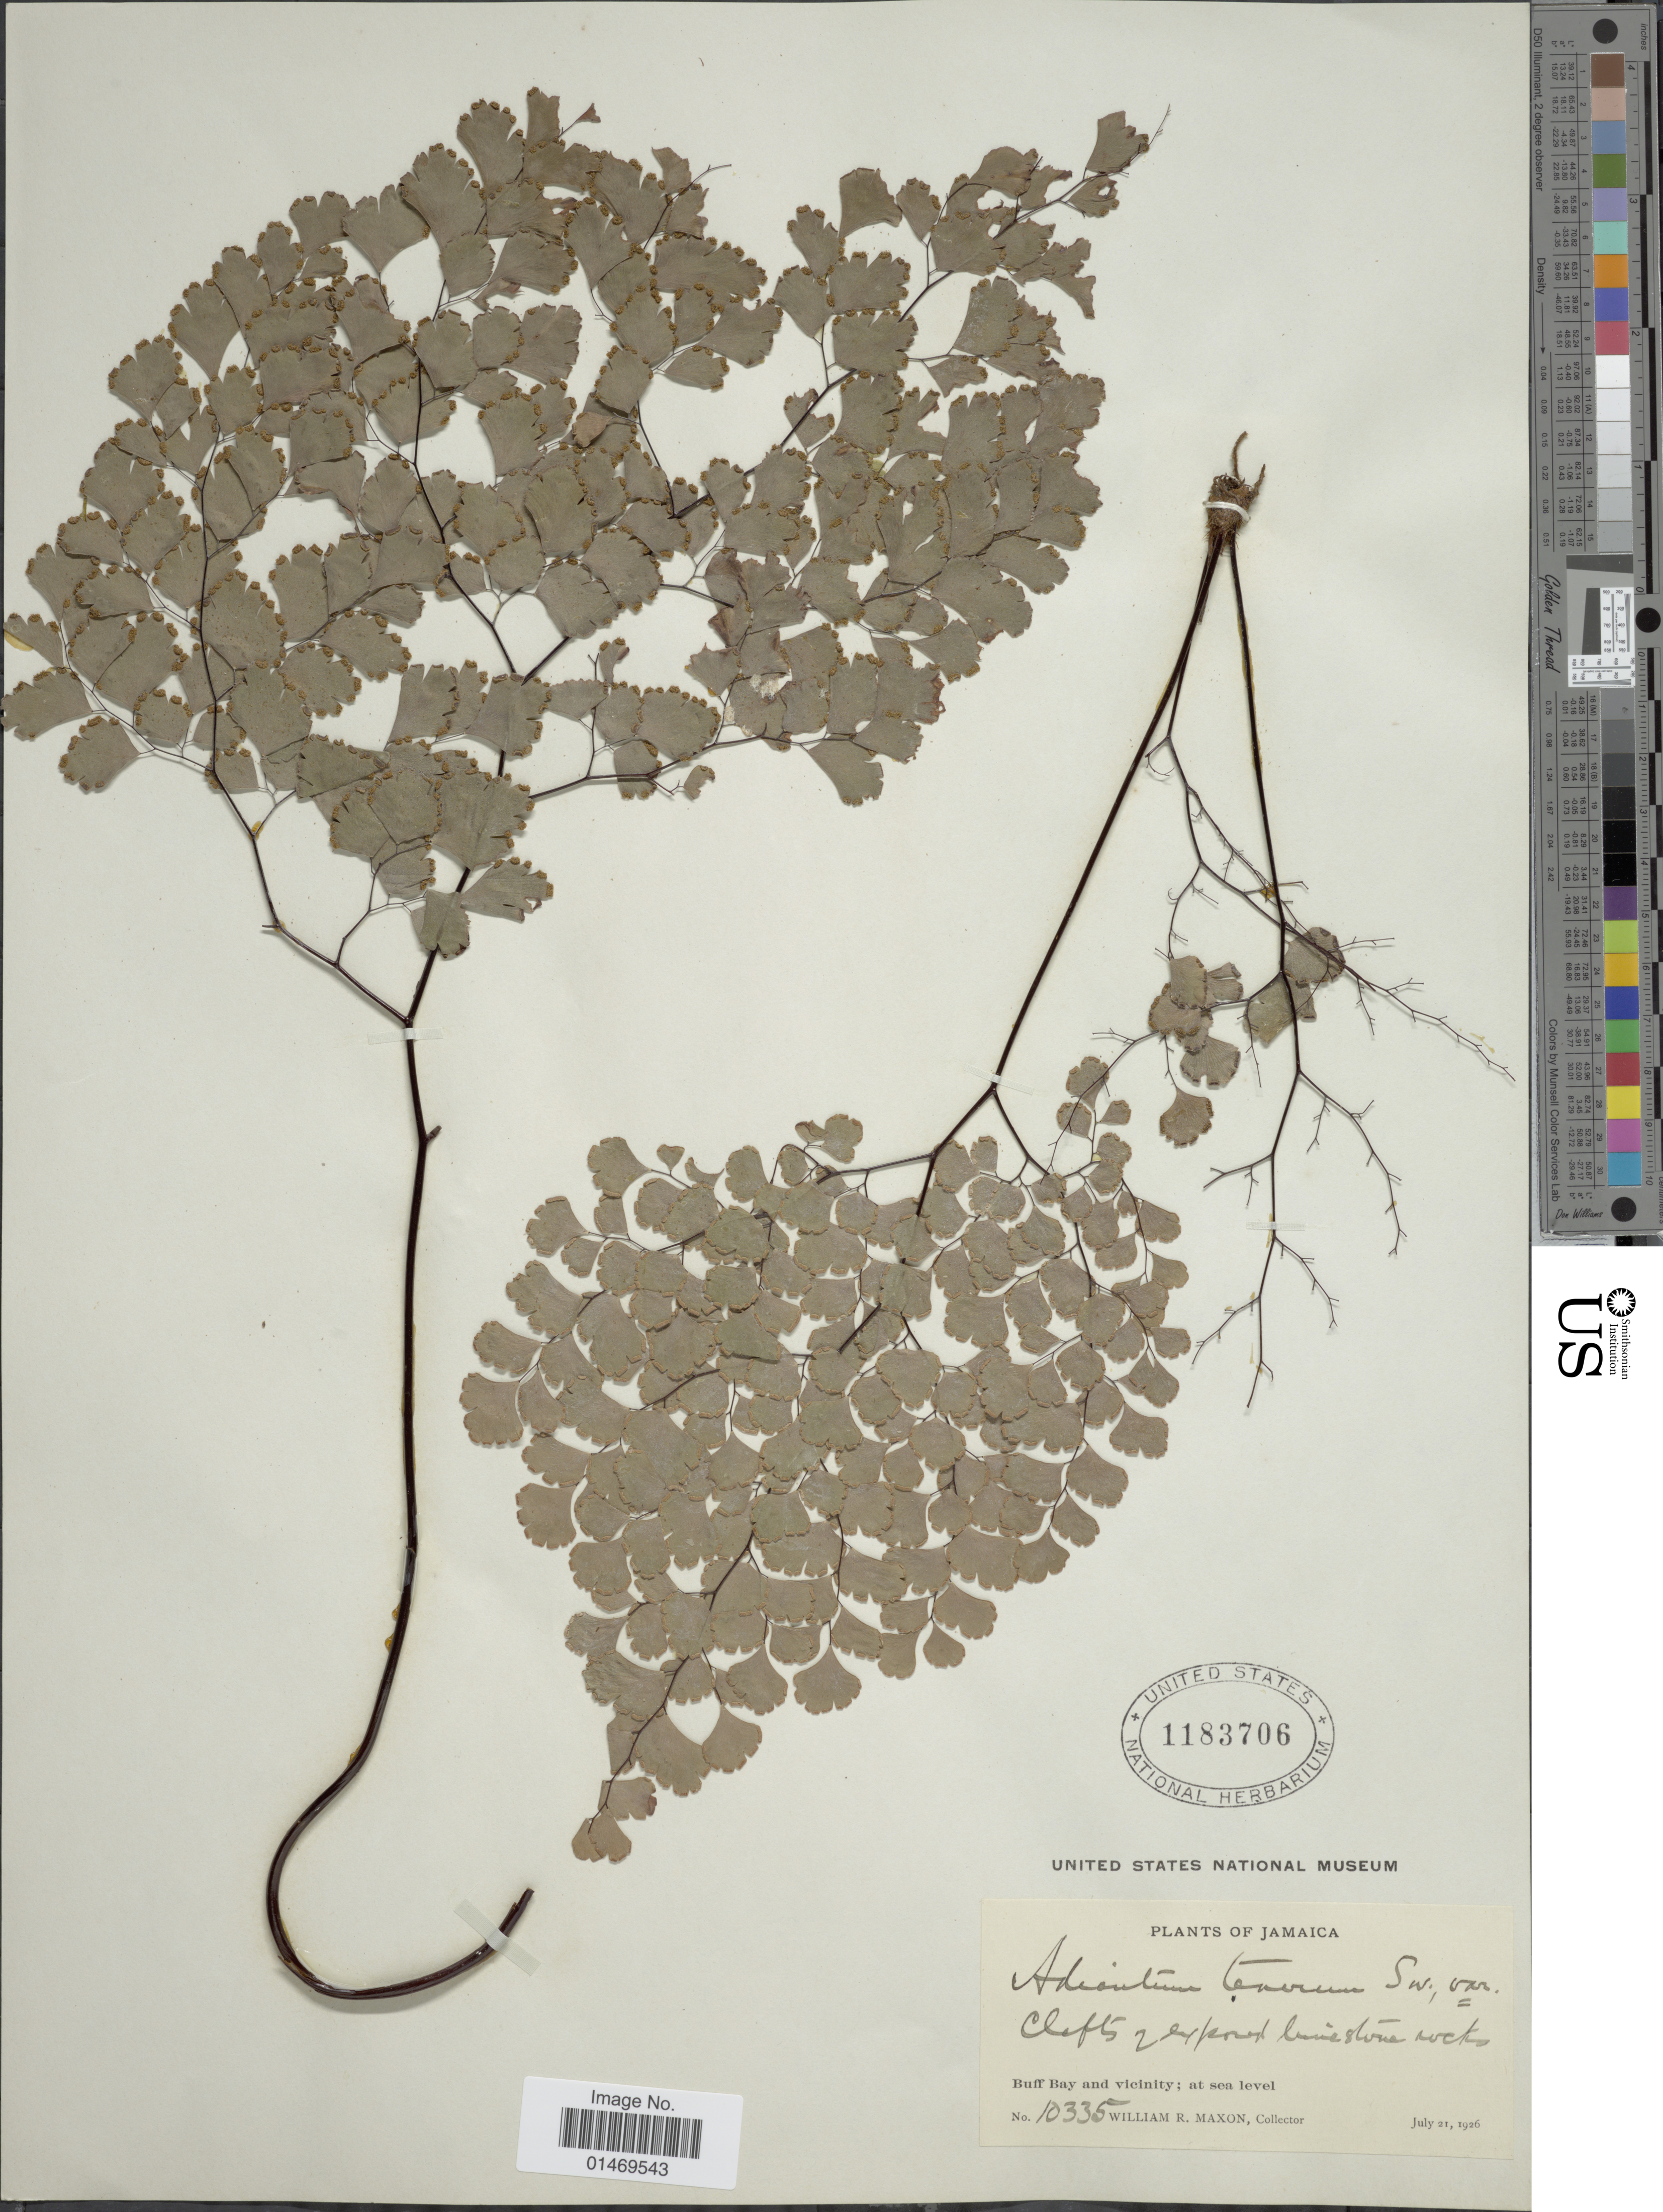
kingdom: Plantae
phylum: Tracheophyta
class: Polypodiopsida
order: Polypodiales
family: Pteridaceae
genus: Adiantum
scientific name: Adiantum tenerum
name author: Sw.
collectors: W. R. Maxon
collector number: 10335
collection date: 1926-07-21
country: Jamaica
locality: Buff Bay and vicinity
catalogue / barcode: US 1183706